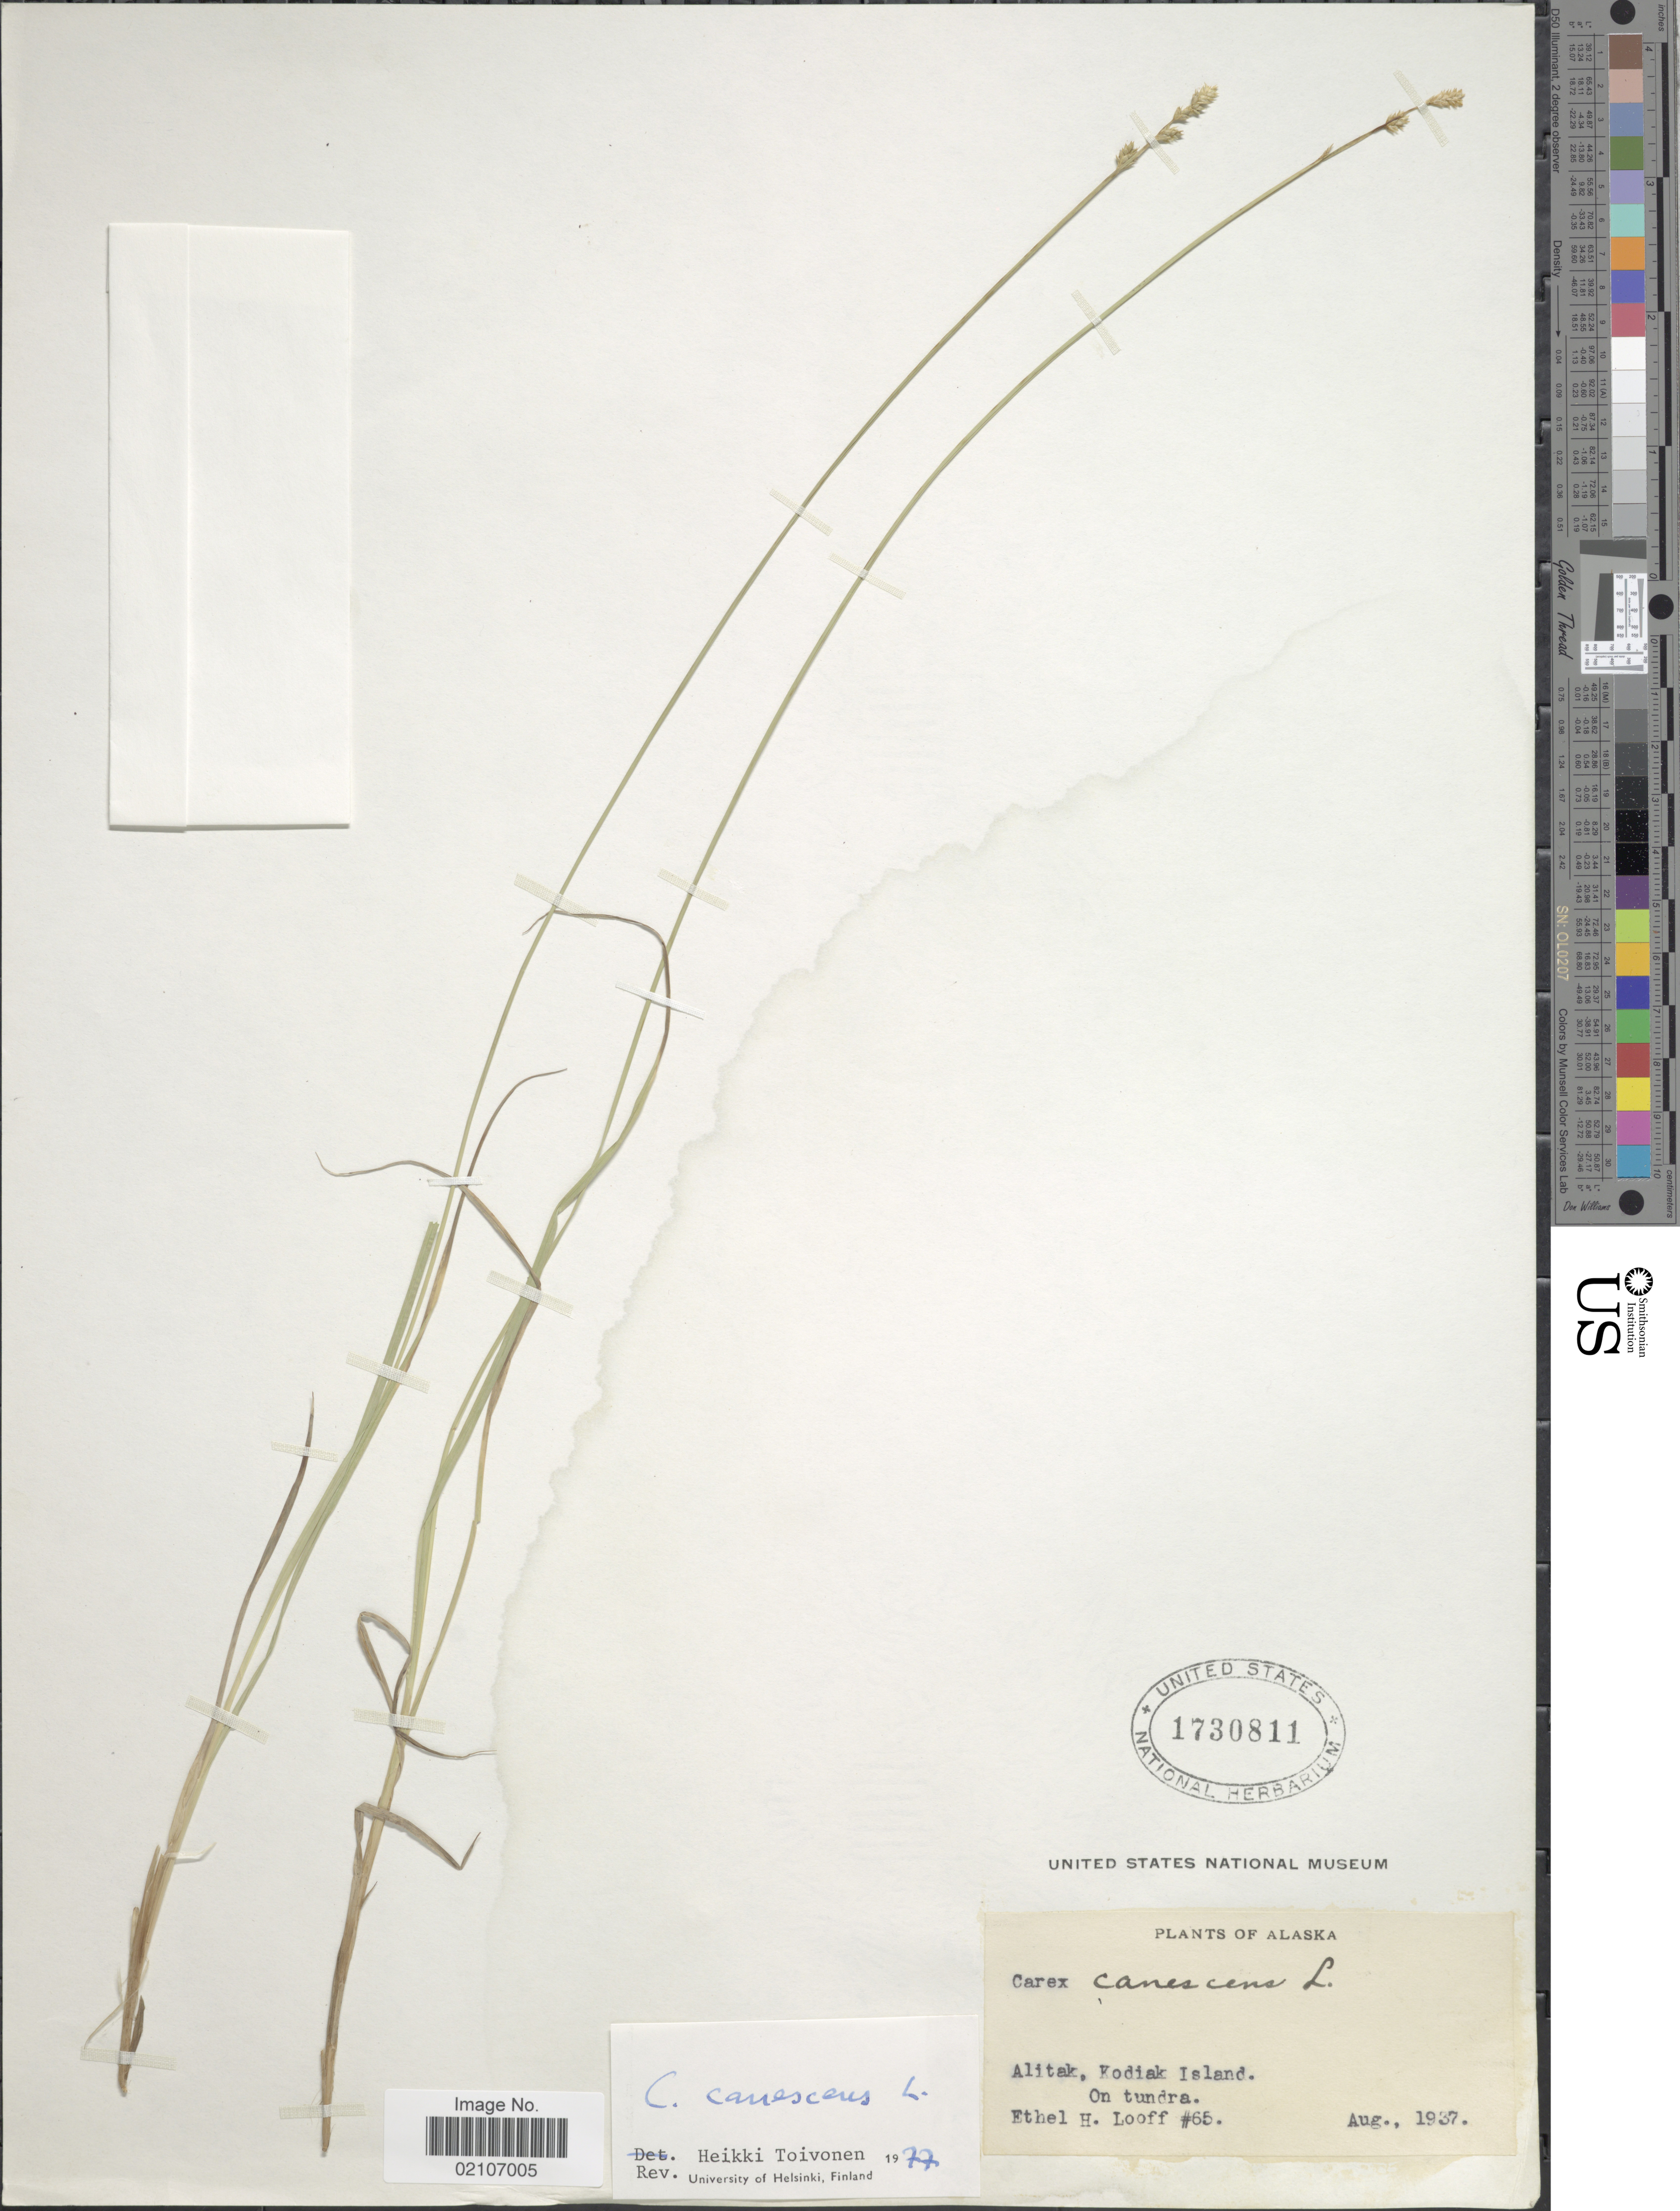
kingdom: Plantae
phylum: Tracheophyta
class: Liliopsida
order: Poales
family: Cyperaceae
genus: Carex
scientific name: Carex canescens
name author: L.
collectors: E. Looff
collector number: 65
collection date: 1937-08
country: United States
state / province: Alaska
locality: Alitak, Kodiak Island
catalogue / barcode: US 1730811